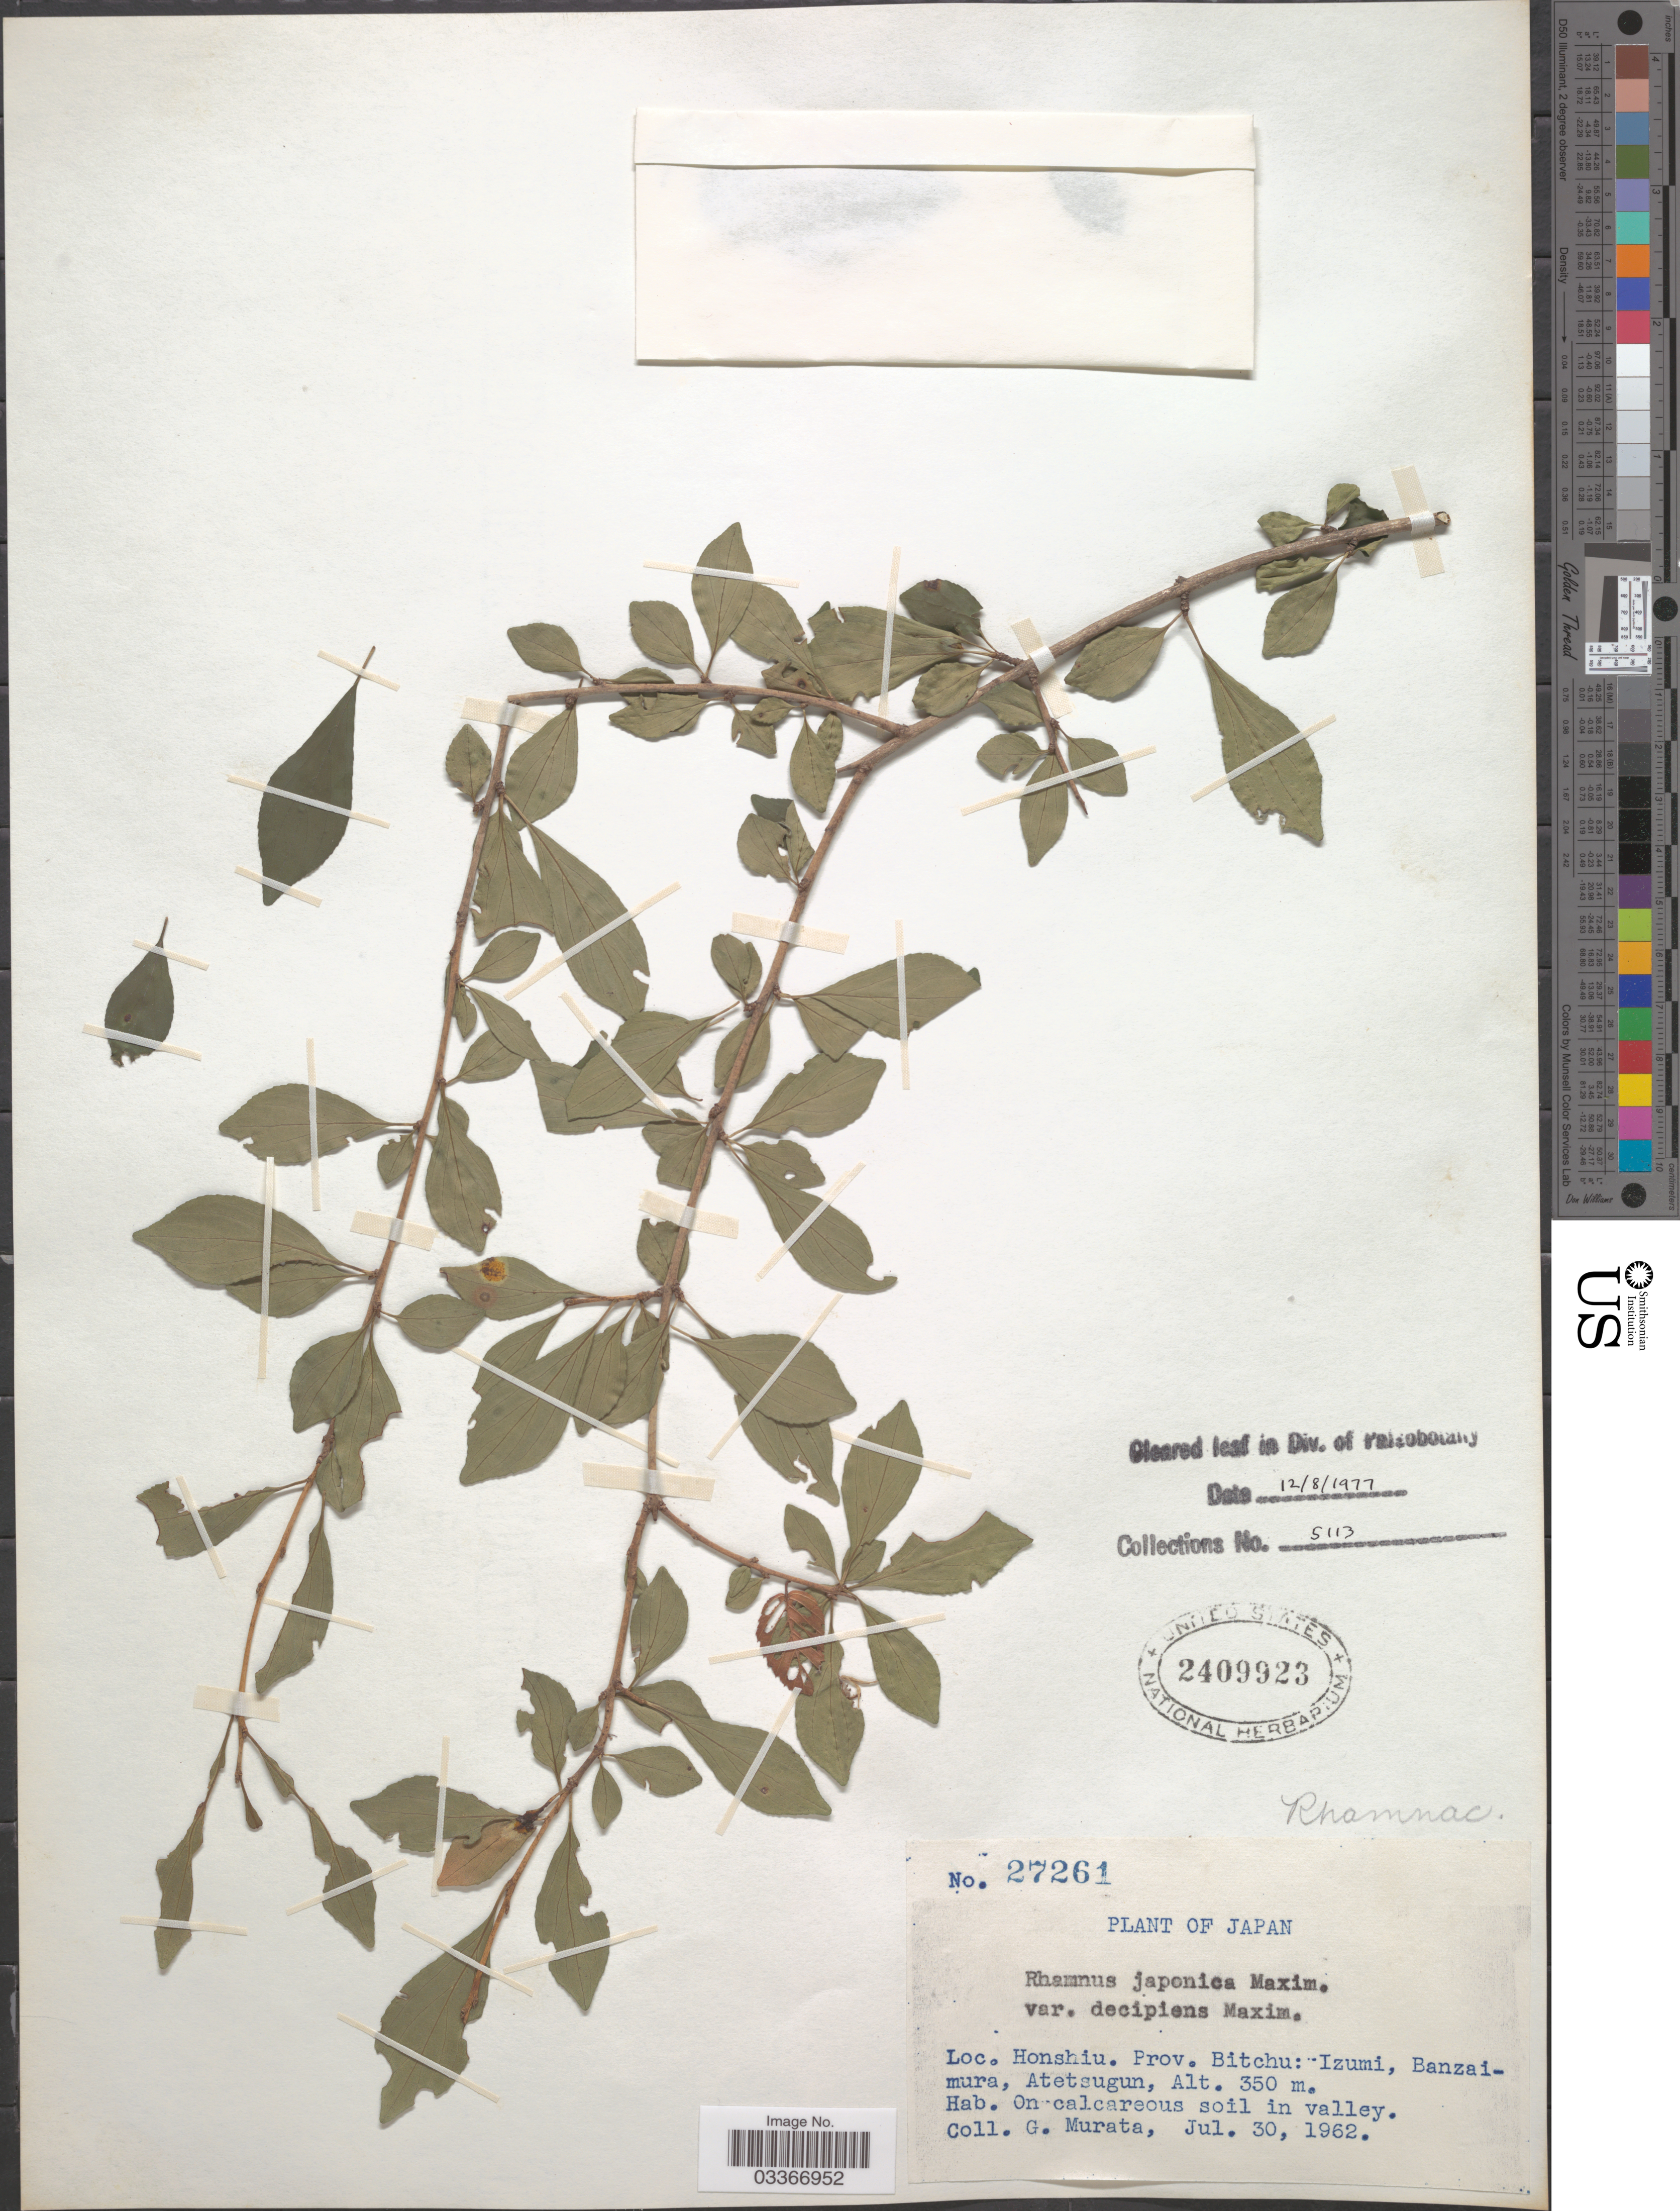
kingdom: Plantae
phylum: Tracheophyta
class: Magnoliopsida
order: Rosales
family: Rhamnaceae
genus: Rhamnus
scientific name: Rhamnus japonica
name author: Maxim.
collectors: G. Murata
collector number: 27261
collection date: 1962-07-30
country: Japan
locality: Honshiu. Prov. Bitchu: Izumi, Banzaimura, Atetsugun. On calcareous soil in valley.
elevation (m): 350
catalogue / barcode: US 2409923